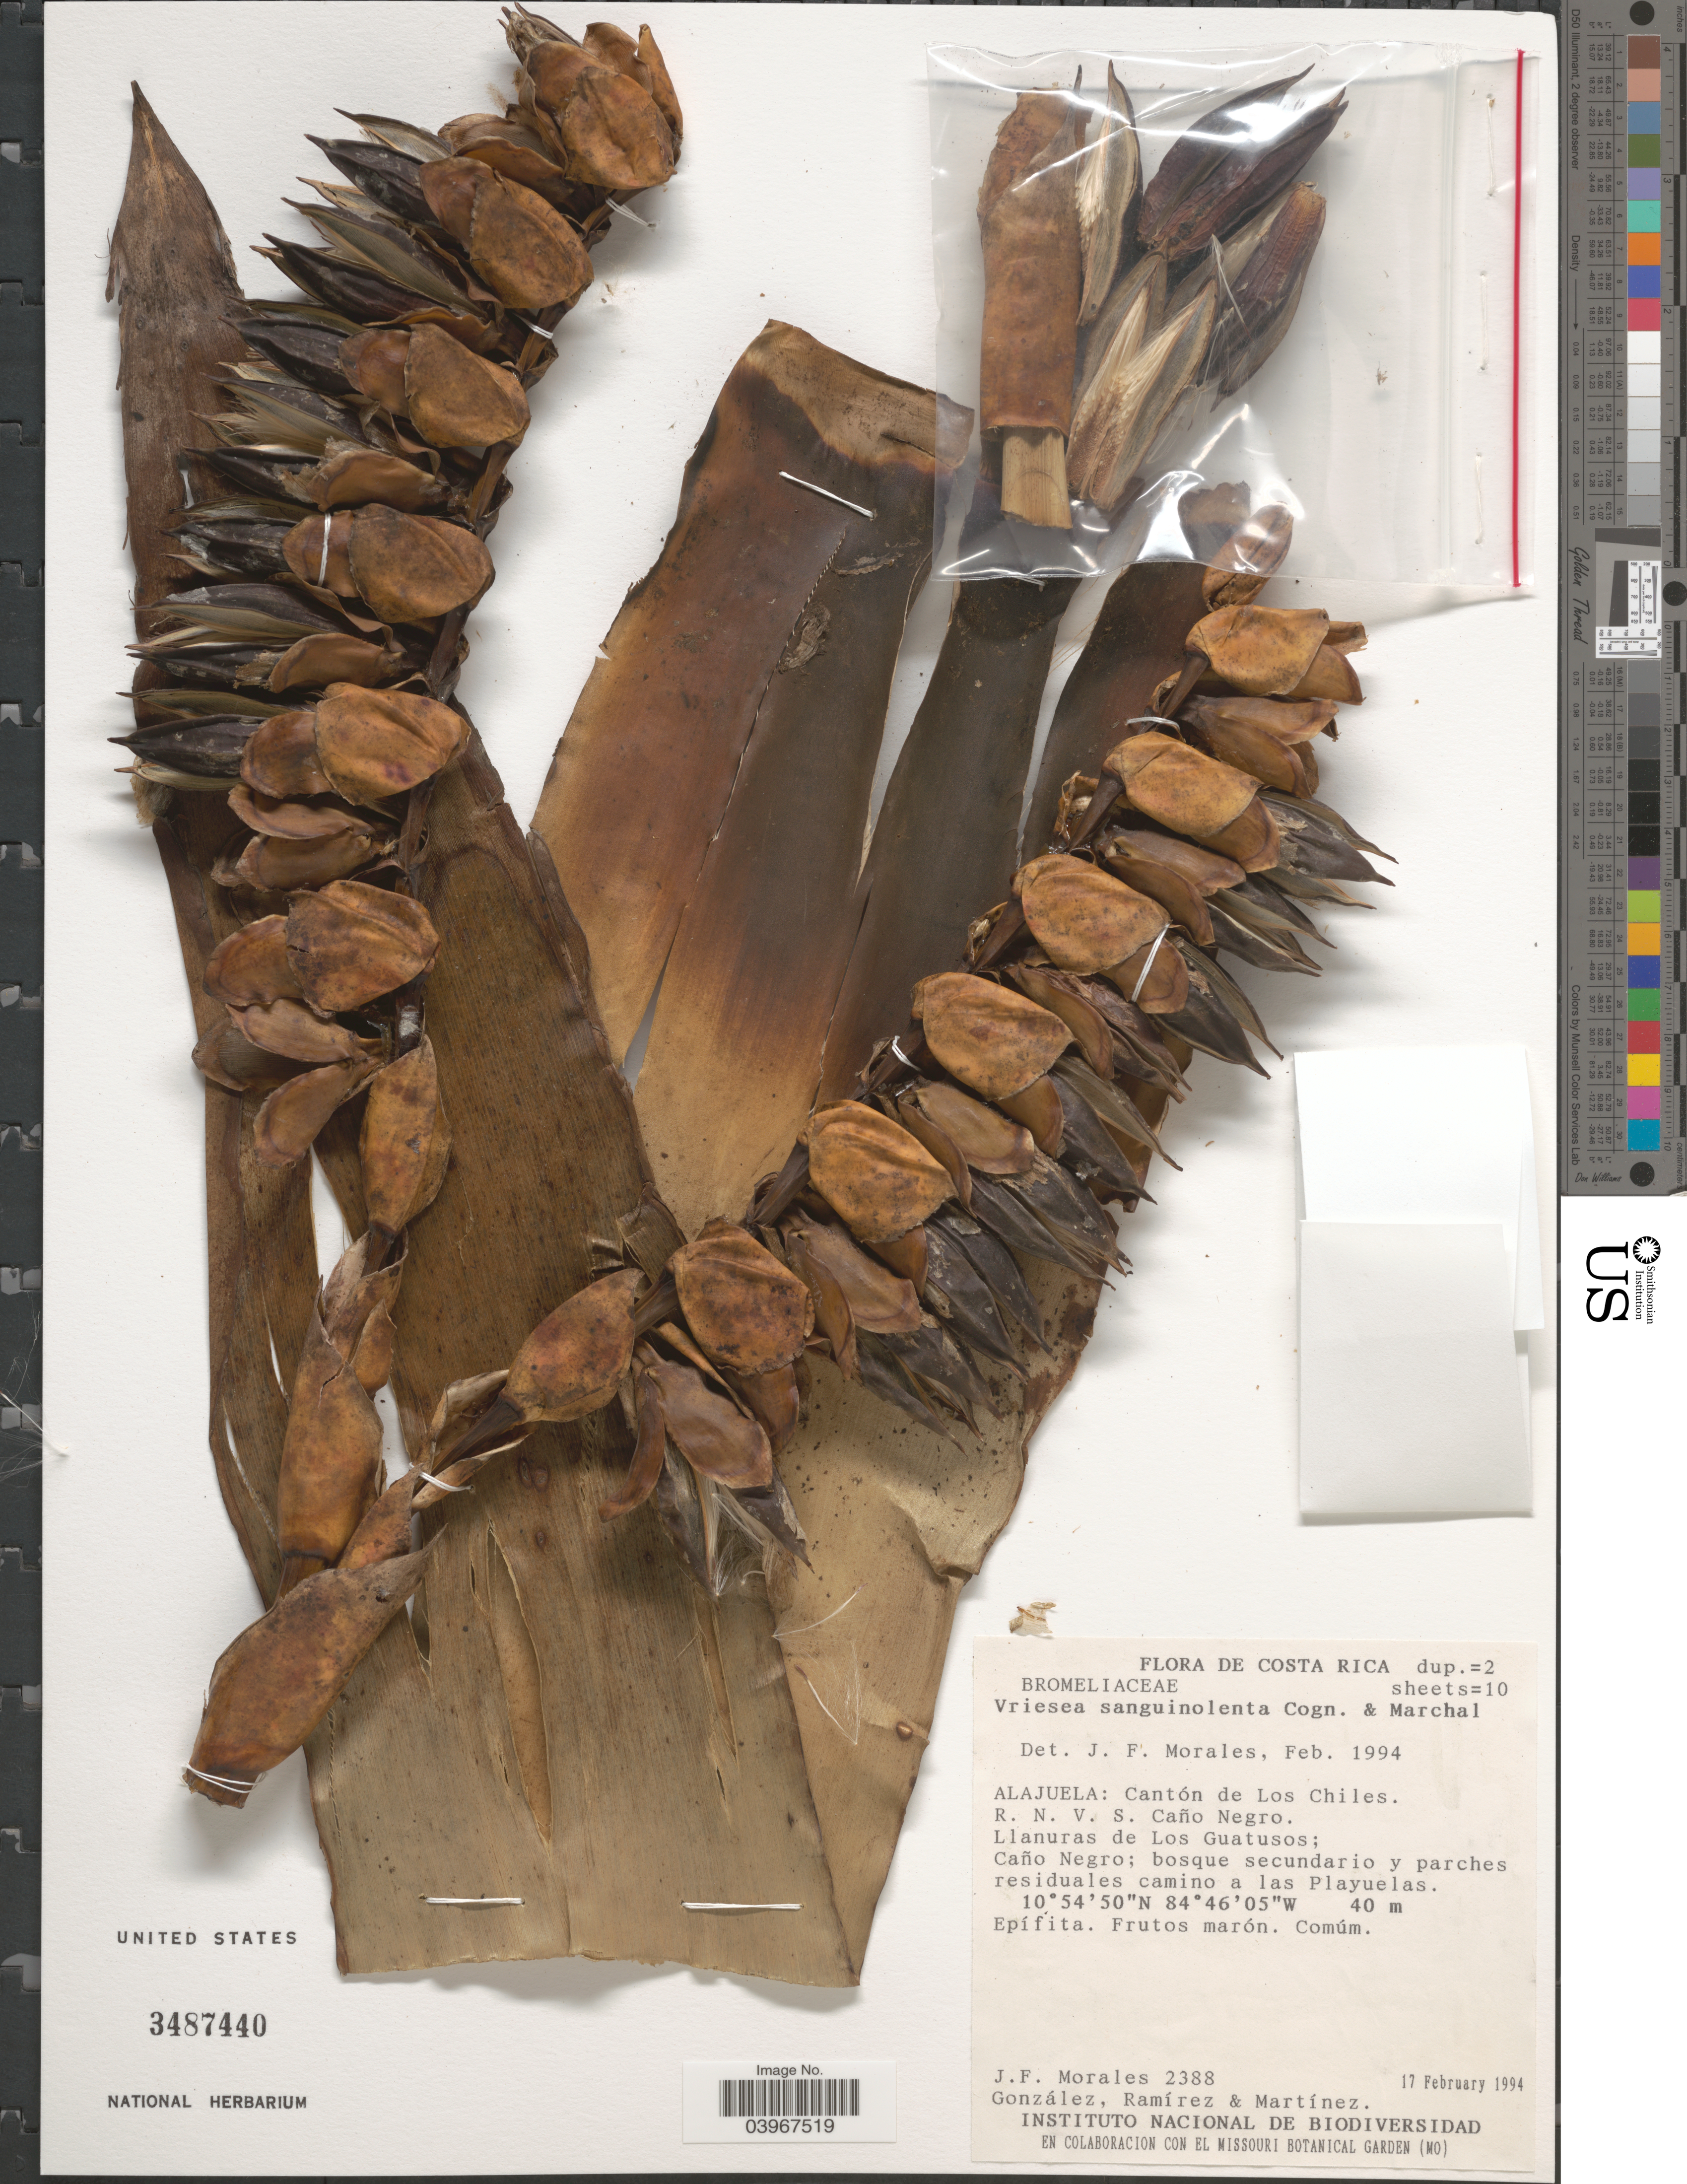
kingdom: Plantae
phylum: Tracheophyta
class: Liliopsida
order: Poales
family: Bromeliaceae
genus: Werauhia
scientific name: Werauhia sanguinolenta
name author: (Cogn. & Marchal) J.R. Grant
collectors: J. Morales, -. Gonzalez, A. Ramírez & -- Martinez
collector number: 2388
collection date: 1994-02-17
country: Costa Rica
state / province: Alajuela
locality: Cantón de Los Chiles. R. N. V. S. Caño Negro. Llanuras de Los Guatusos; Cañ Negro; bosque secundario y parches residuales camino a las Playuelas.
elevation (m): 40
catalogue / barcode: US 3487440